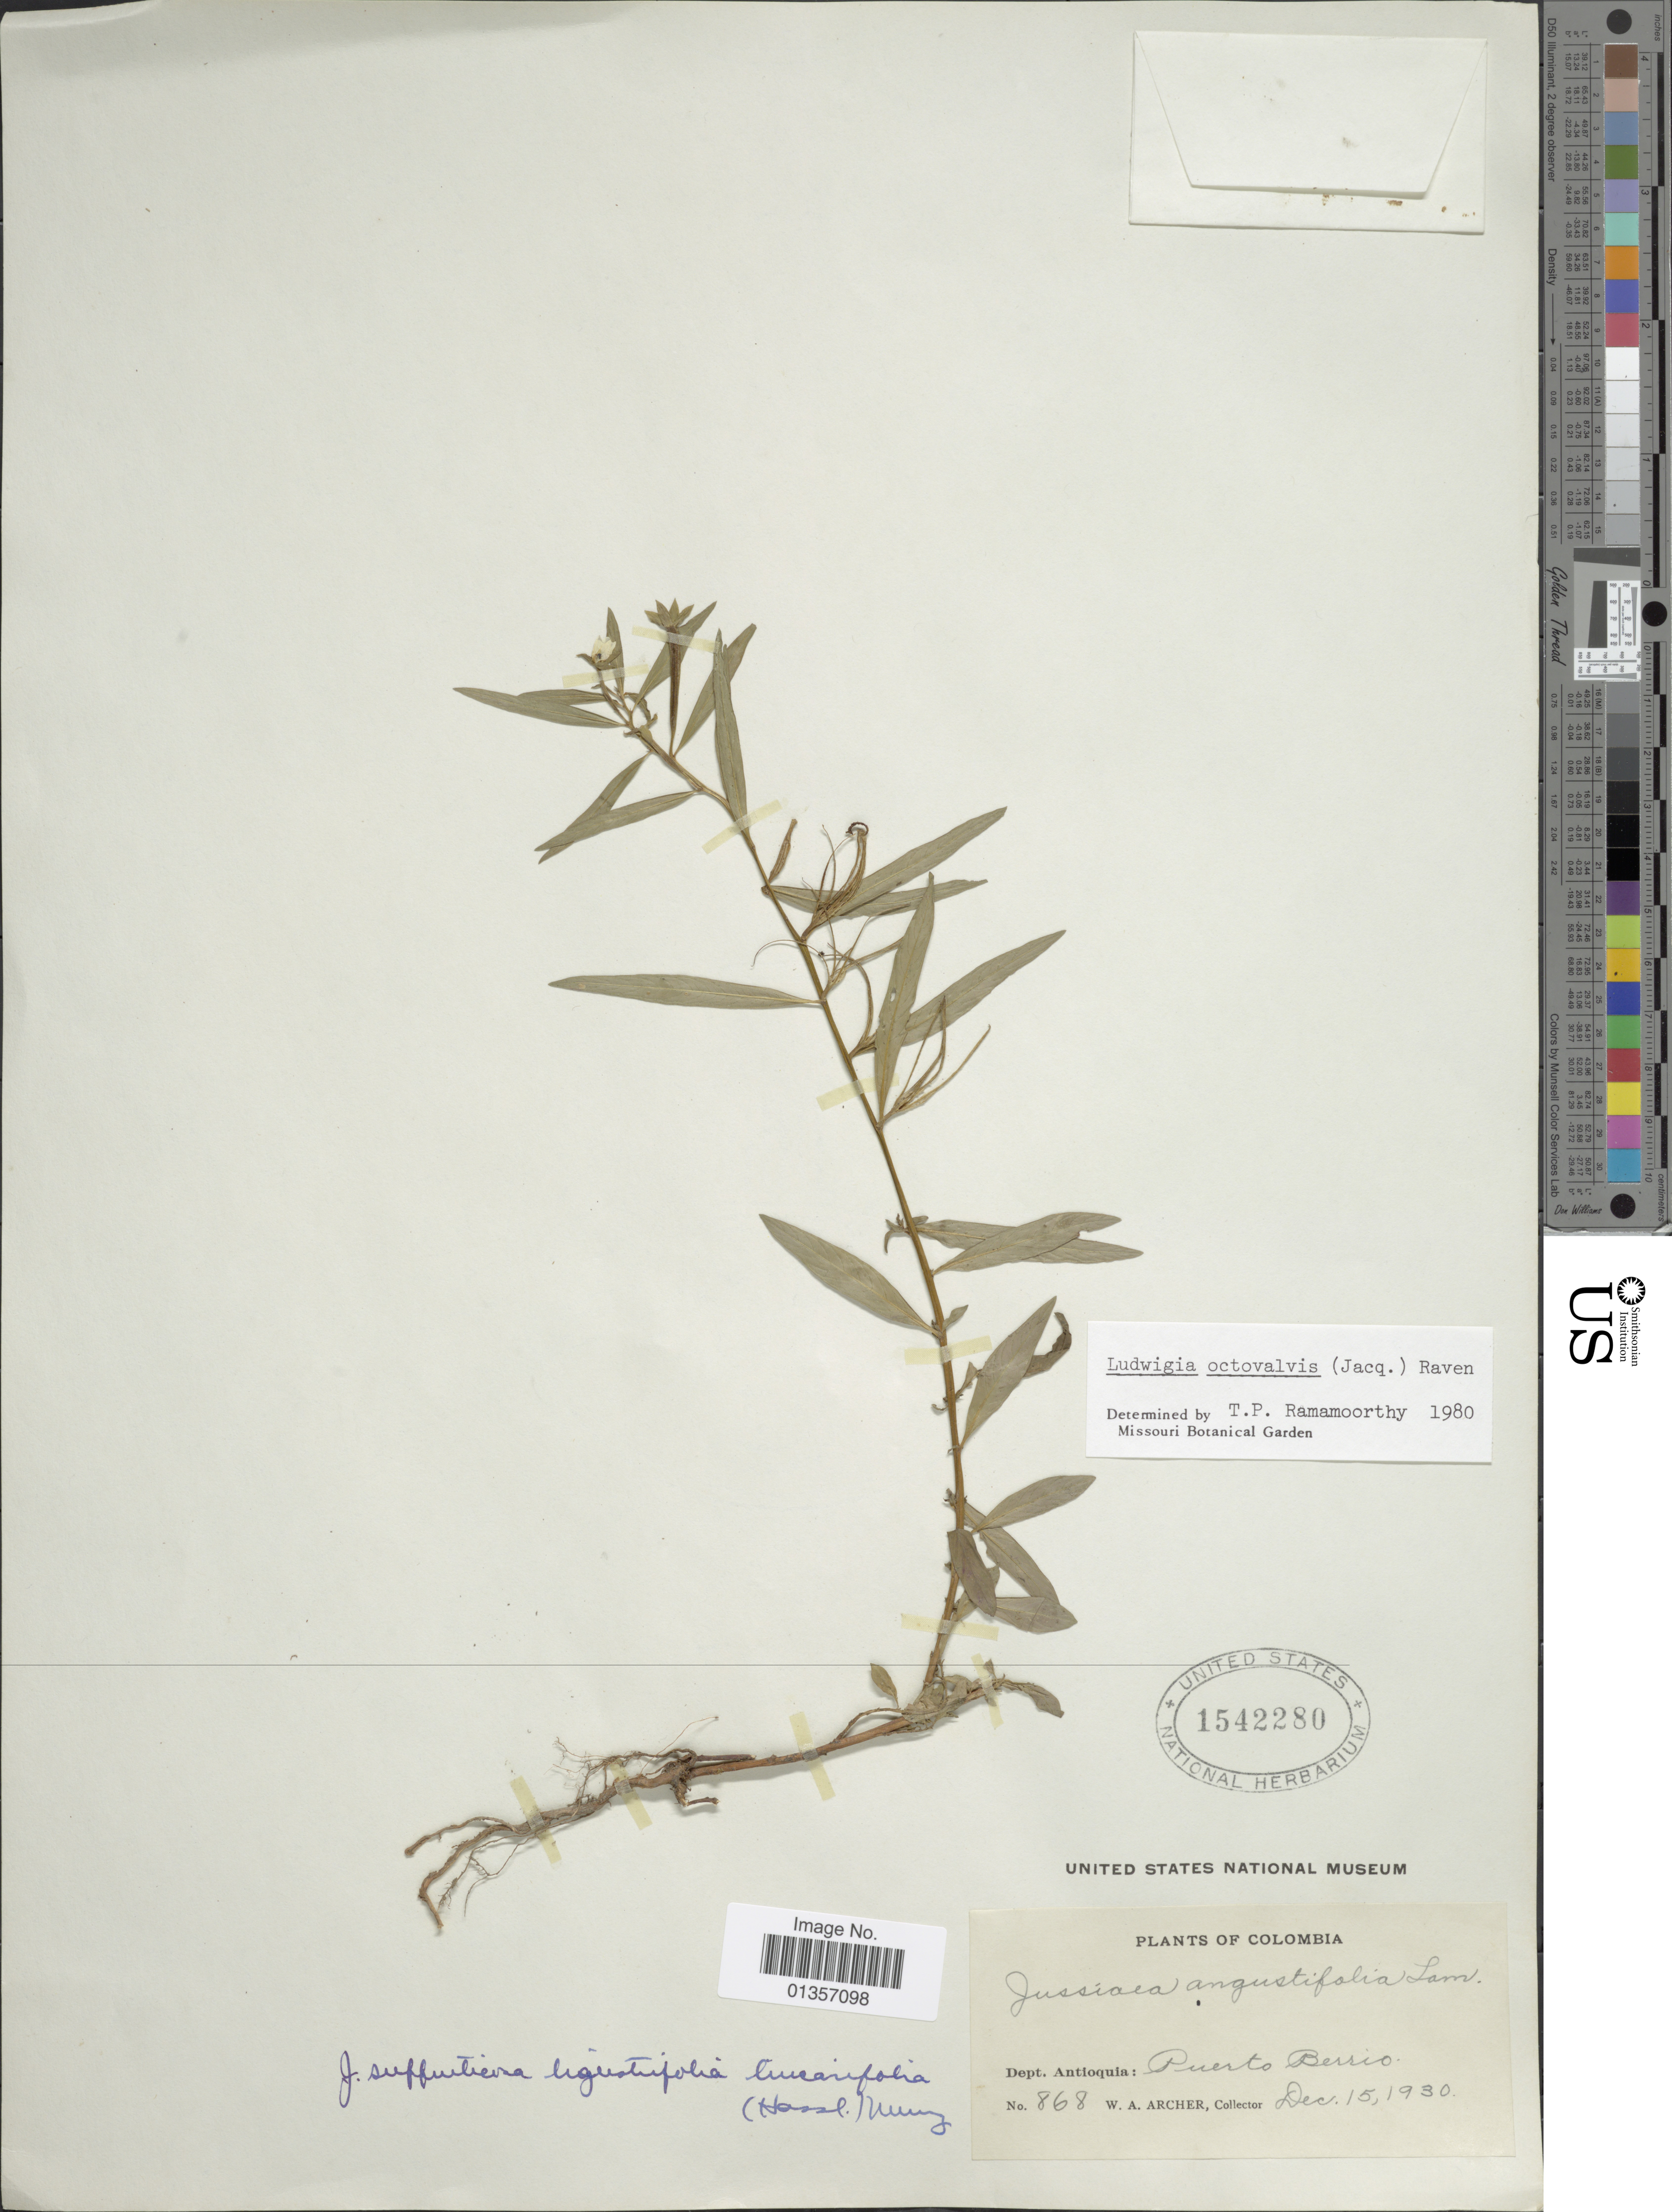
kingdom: Plantae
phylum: Tracheophyta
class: Magnoliopsida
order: Myrtales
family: Onagraceae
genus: Ludwigia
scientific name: Ludwigia octovalvis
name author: (Jacq.) P.H. Raven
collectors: W. A. Archer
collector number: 868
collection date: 1930-12-15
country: Colombia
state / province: Antioquia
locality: Puerto Berrio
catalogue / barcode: US 1542280